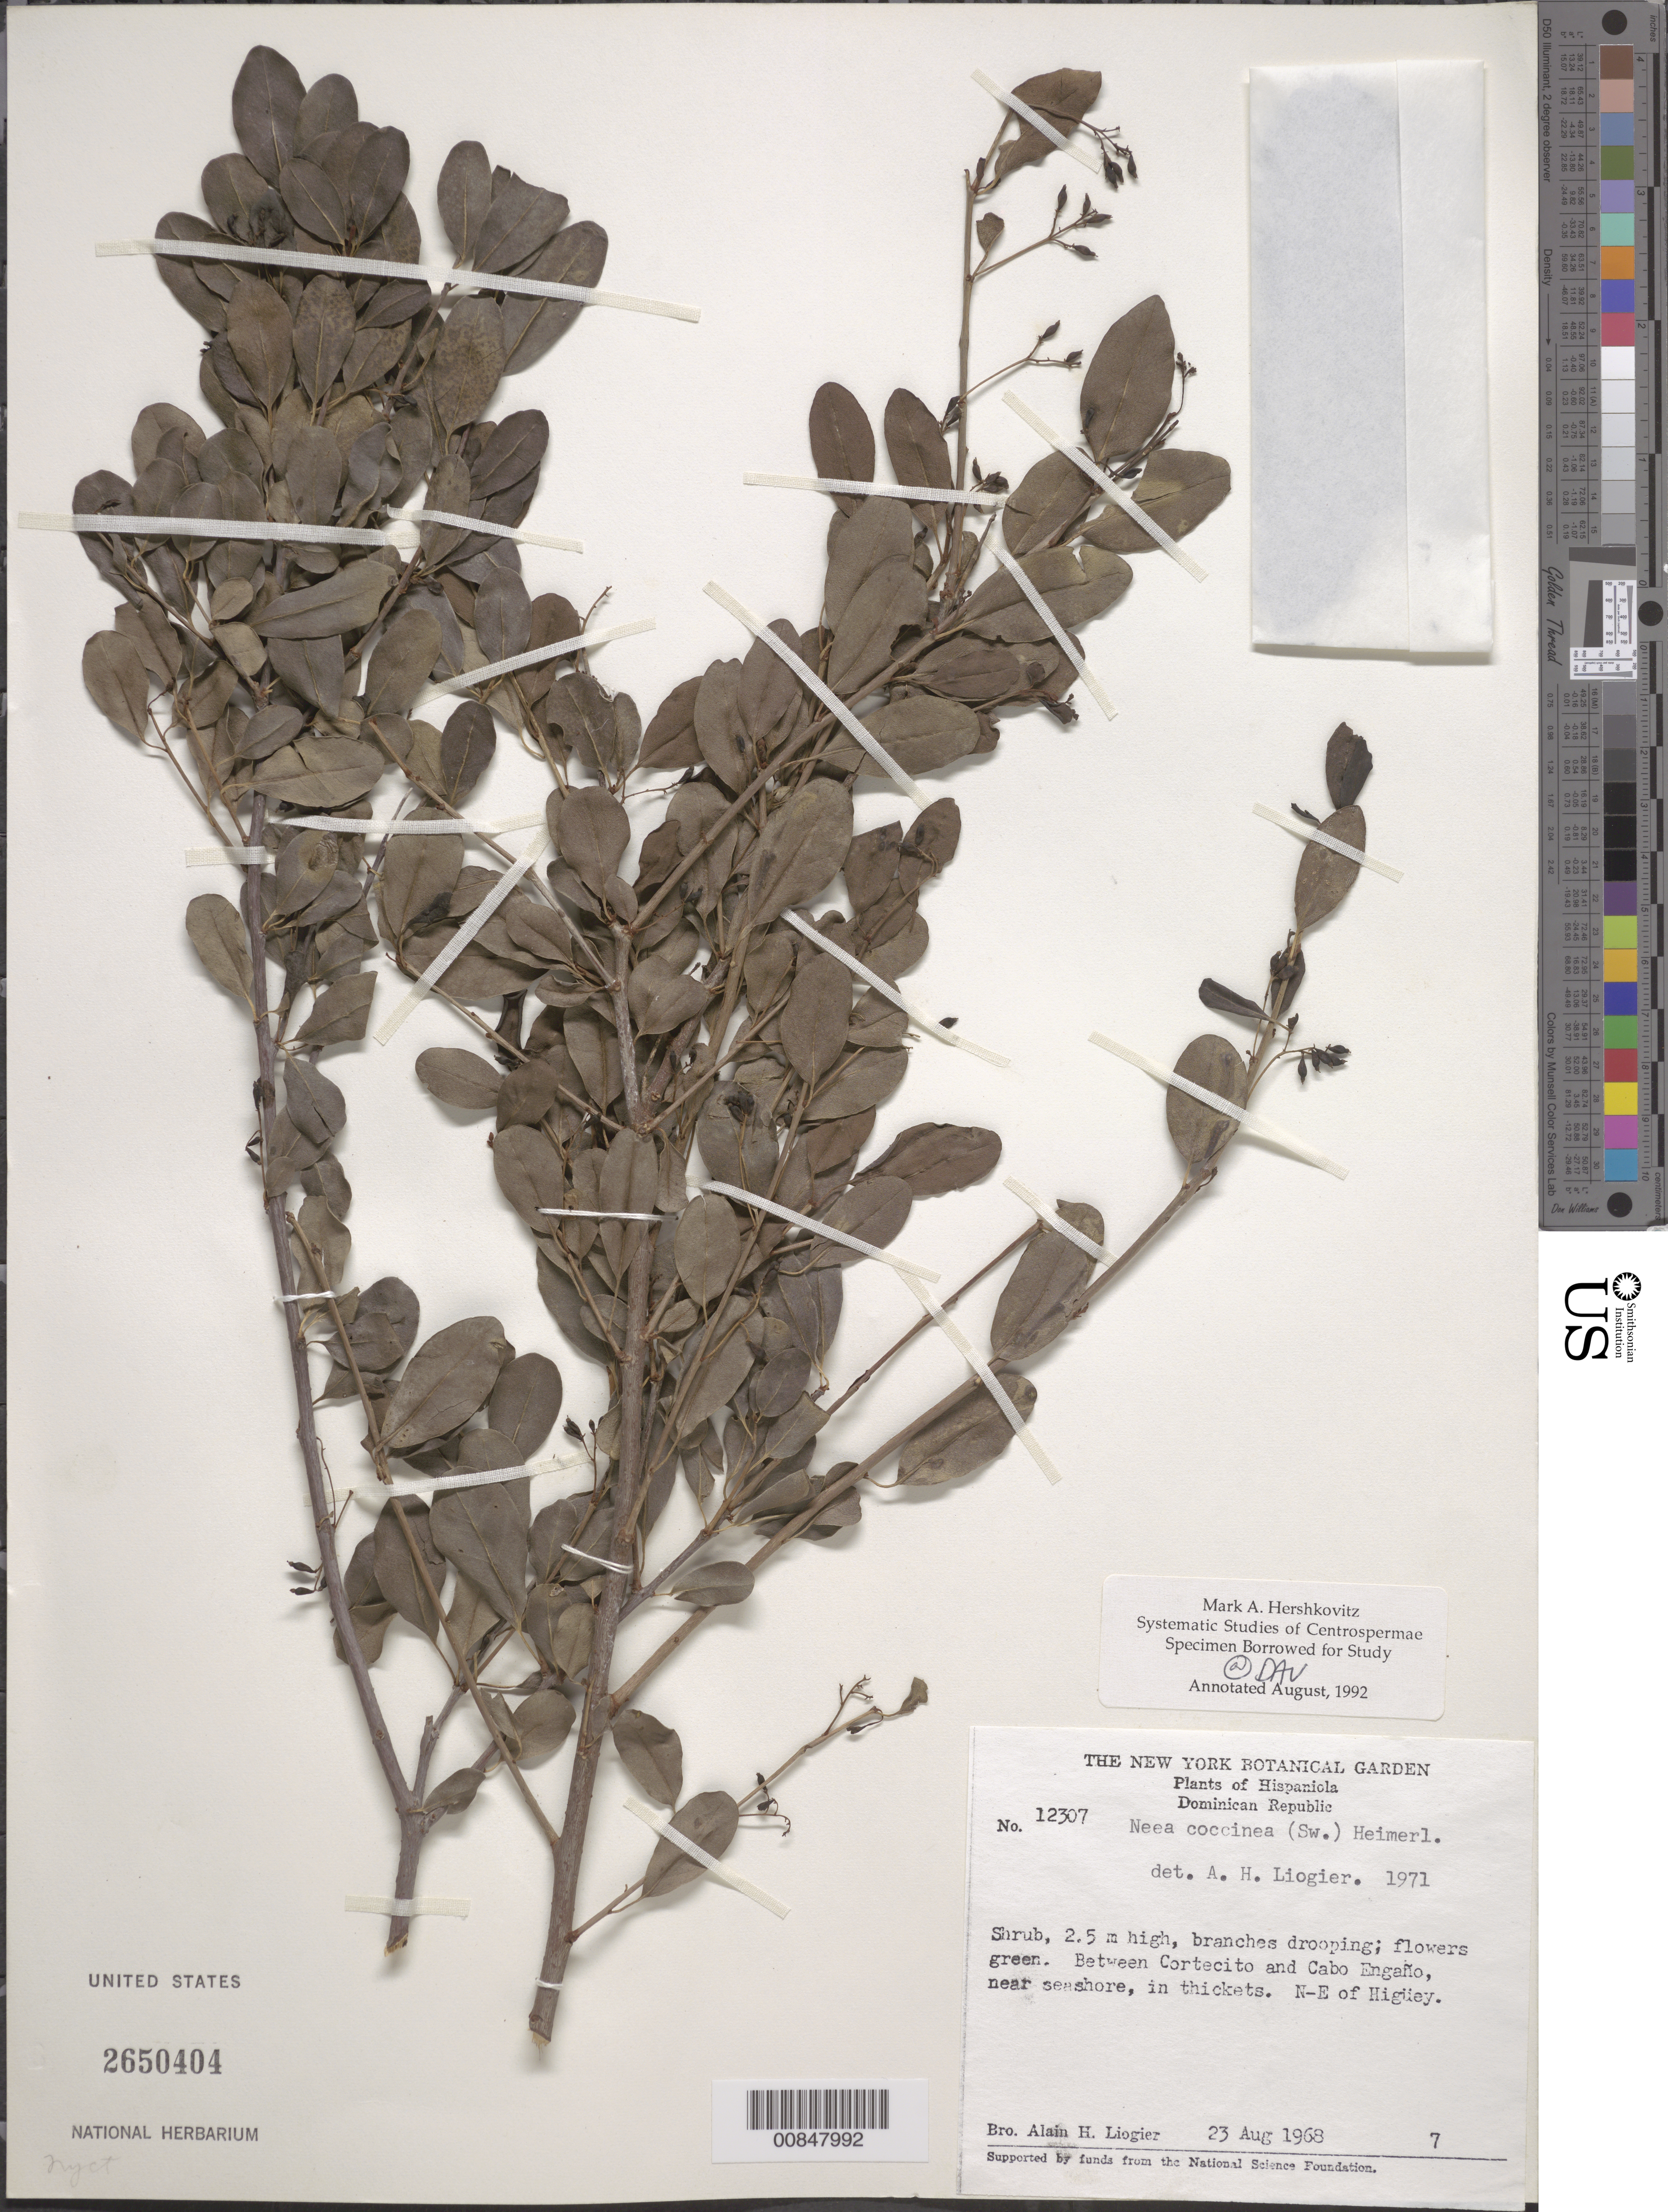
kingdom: Plantae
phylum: Tracheophyta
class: Magnoliopsida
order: Caryophyllales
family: Nyctaginaceae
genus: Neea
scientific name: Neea coccinea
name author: (Sw.) Heimerl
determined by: Liogier, Alain H.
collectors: A. H. Liogier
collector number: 12307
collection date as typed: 23 Aug 1968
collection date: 1968-08-23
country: Dominican Republic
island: Hispaniola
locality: Between Cortecito and Cabo Engaño, near seashore. N-E of Higüey.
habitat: In thickets.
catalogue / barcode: US 2650404